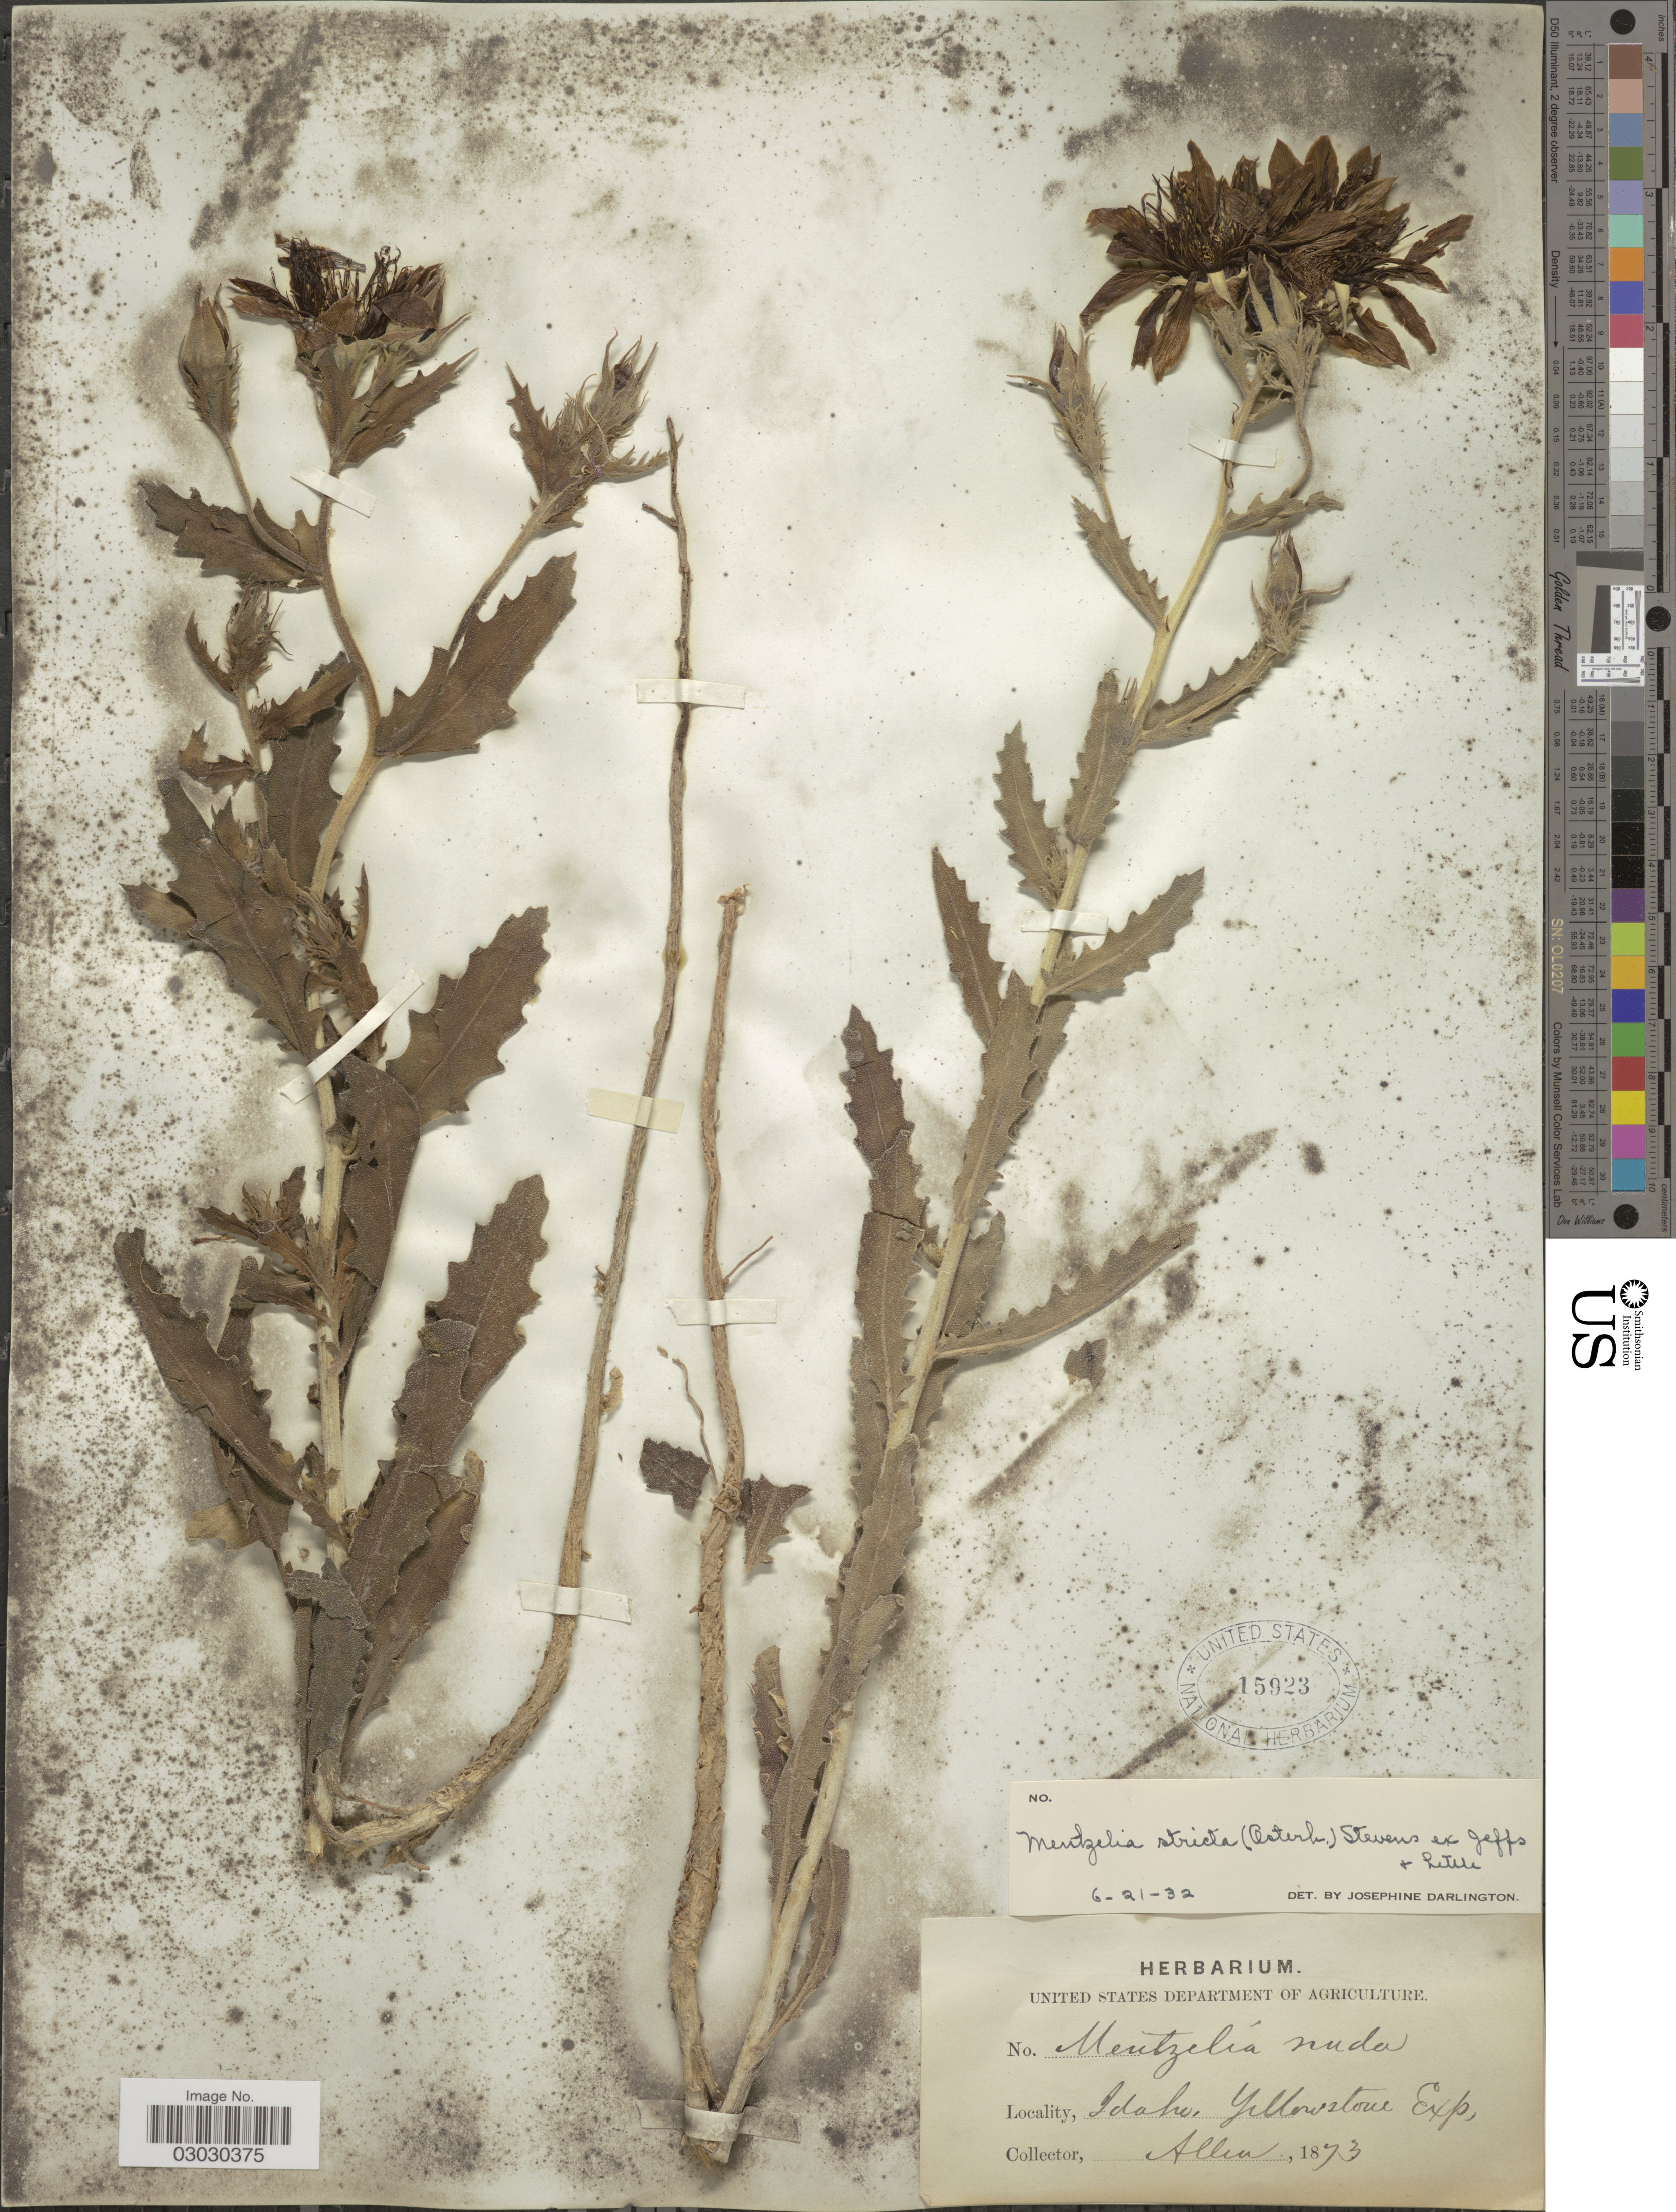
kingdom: Plantae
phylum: Tracheophyta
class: Magnoliopsida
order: Cornales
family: Loasaceae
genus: Mentzelia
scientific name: Mentzelia stricta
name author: (Osterh.) Stevens ex Jeffs & Little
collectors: -- Allen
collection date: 1873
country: United States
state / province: Idaho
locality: Yellowstone Exp.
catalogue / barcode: US 15923